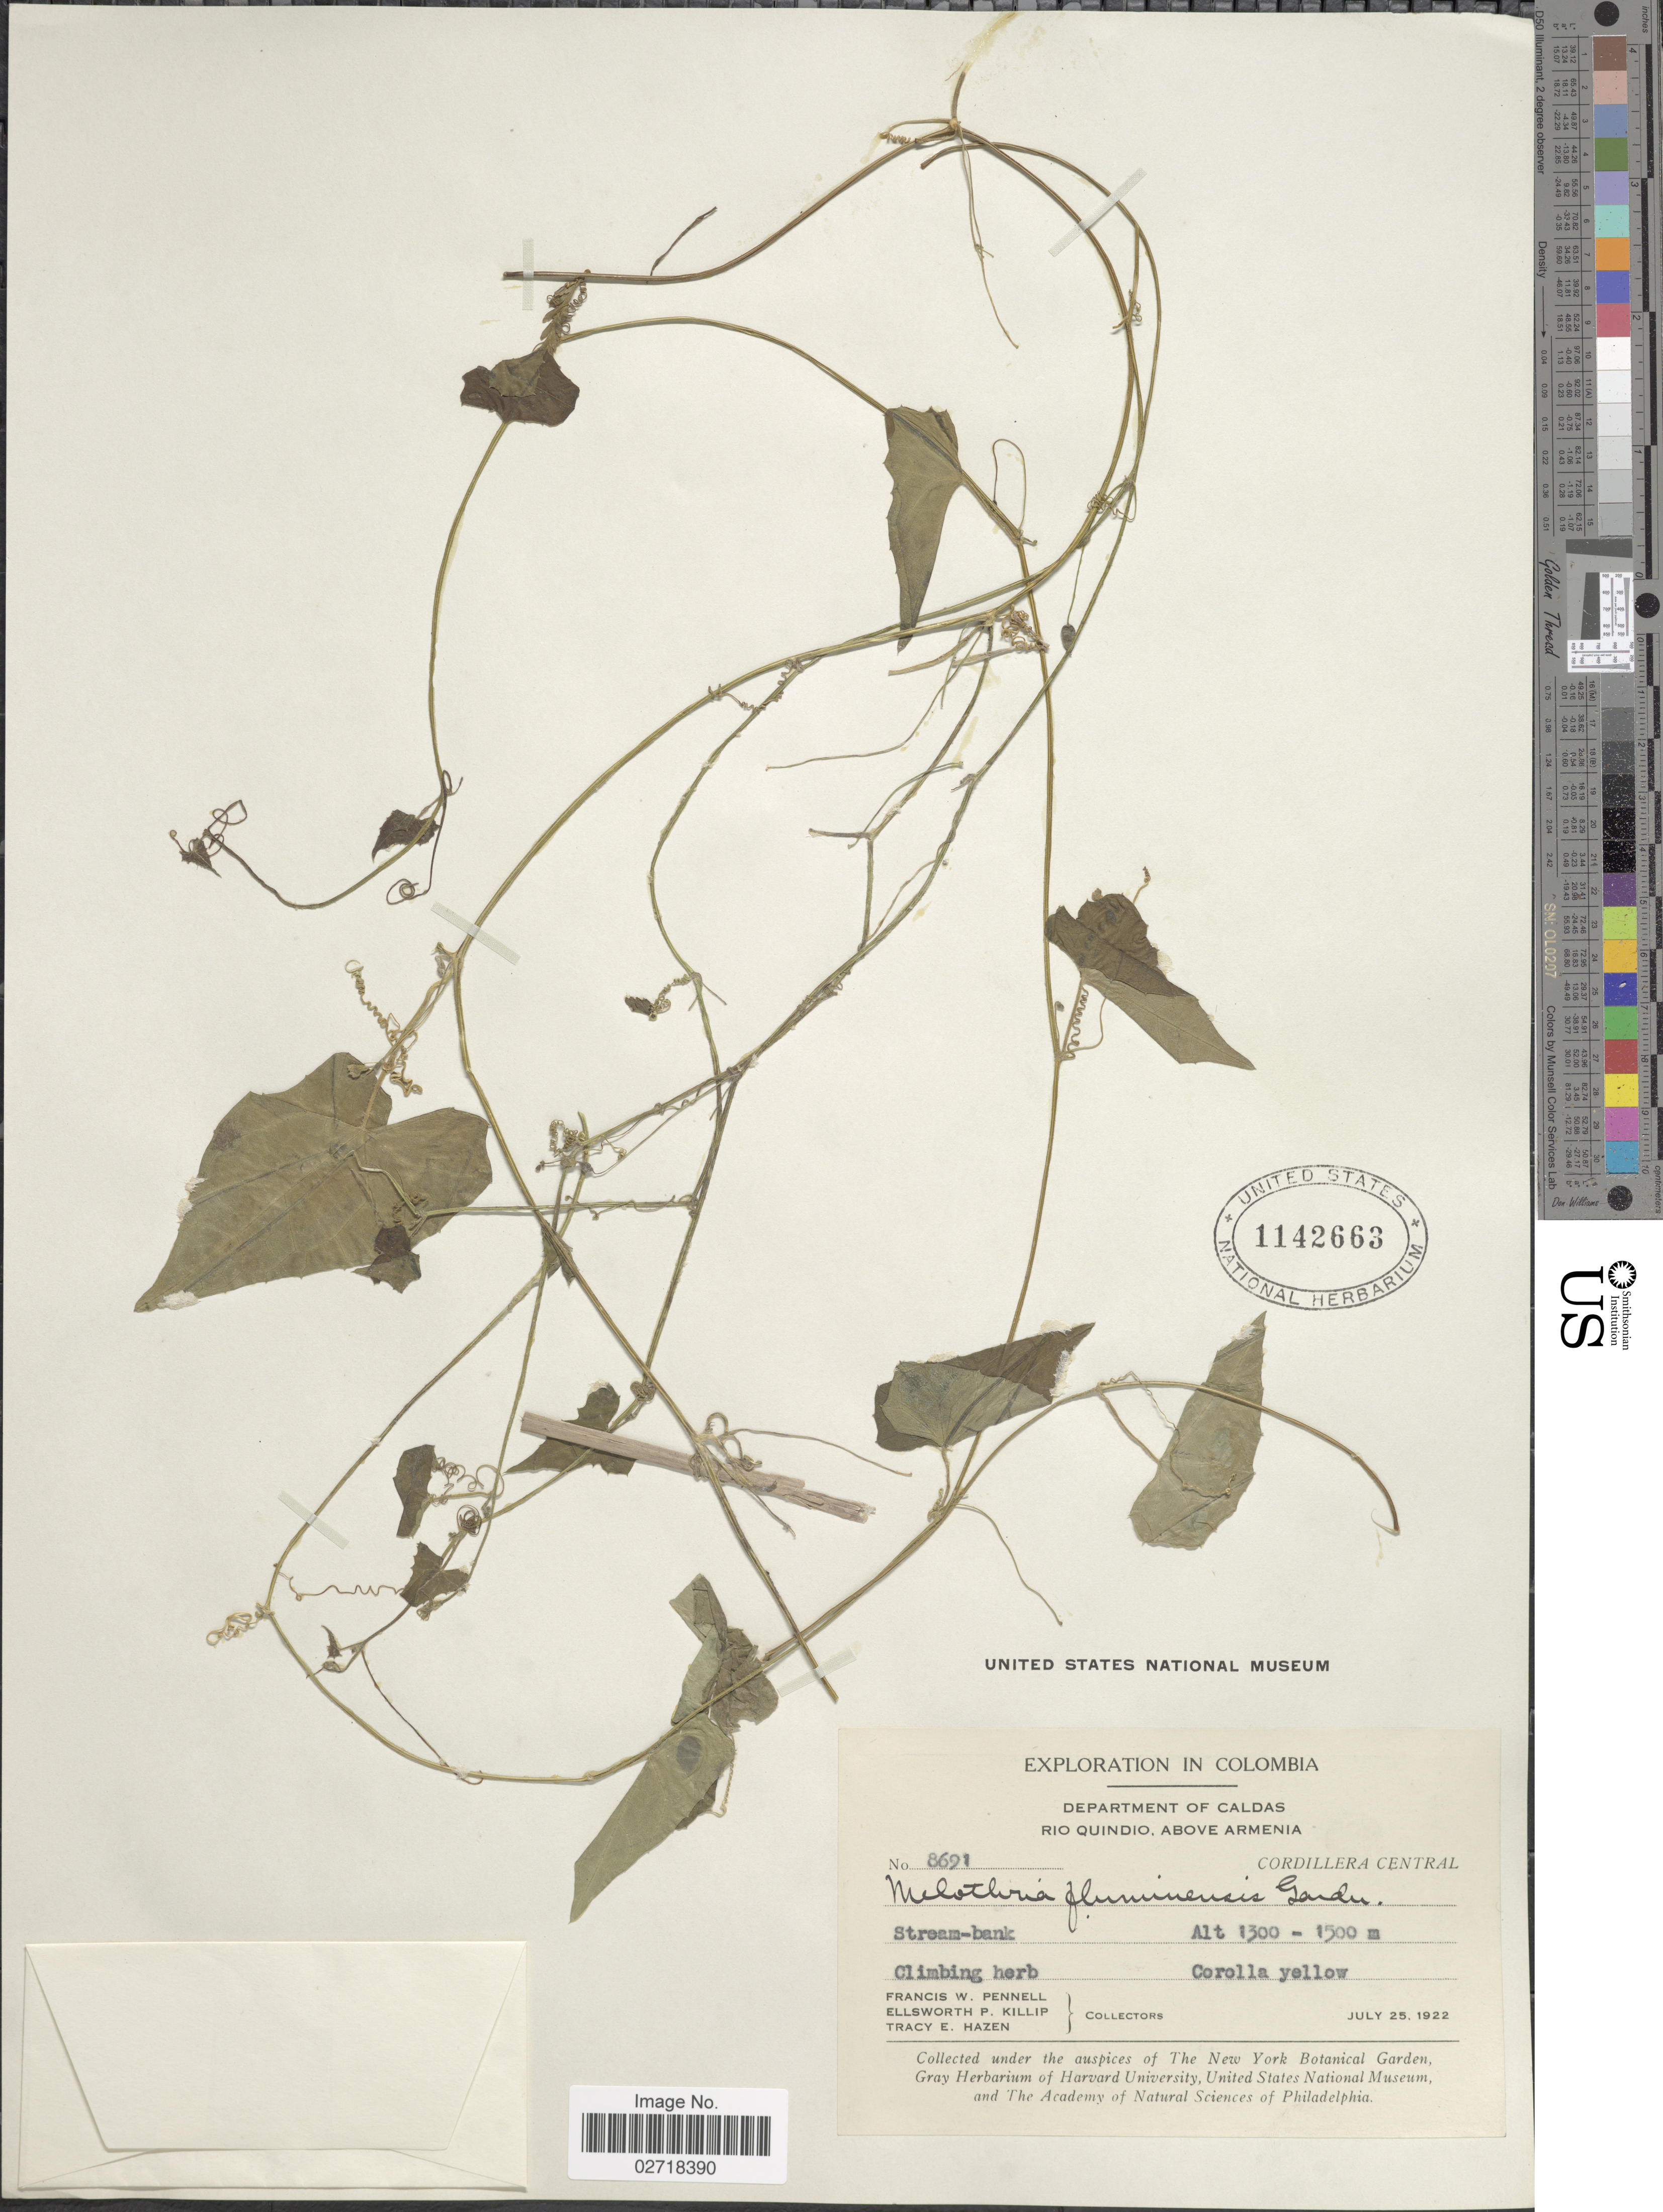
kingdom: Plantae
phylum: Tracheophyta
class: Magnoliopsida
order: Cucurbitales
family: Cucurbitaceae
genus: Melothria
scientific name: Melothria pendula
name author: L.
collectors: F. W. Pennell, E. P. Killip & T. E. Hazen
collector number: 8691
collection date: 1922-07-25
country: Colombia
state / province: Caldas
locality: Rio Quindio, Above Armenia. Cordillera Central.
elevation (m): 1300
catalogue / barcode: US 1142663